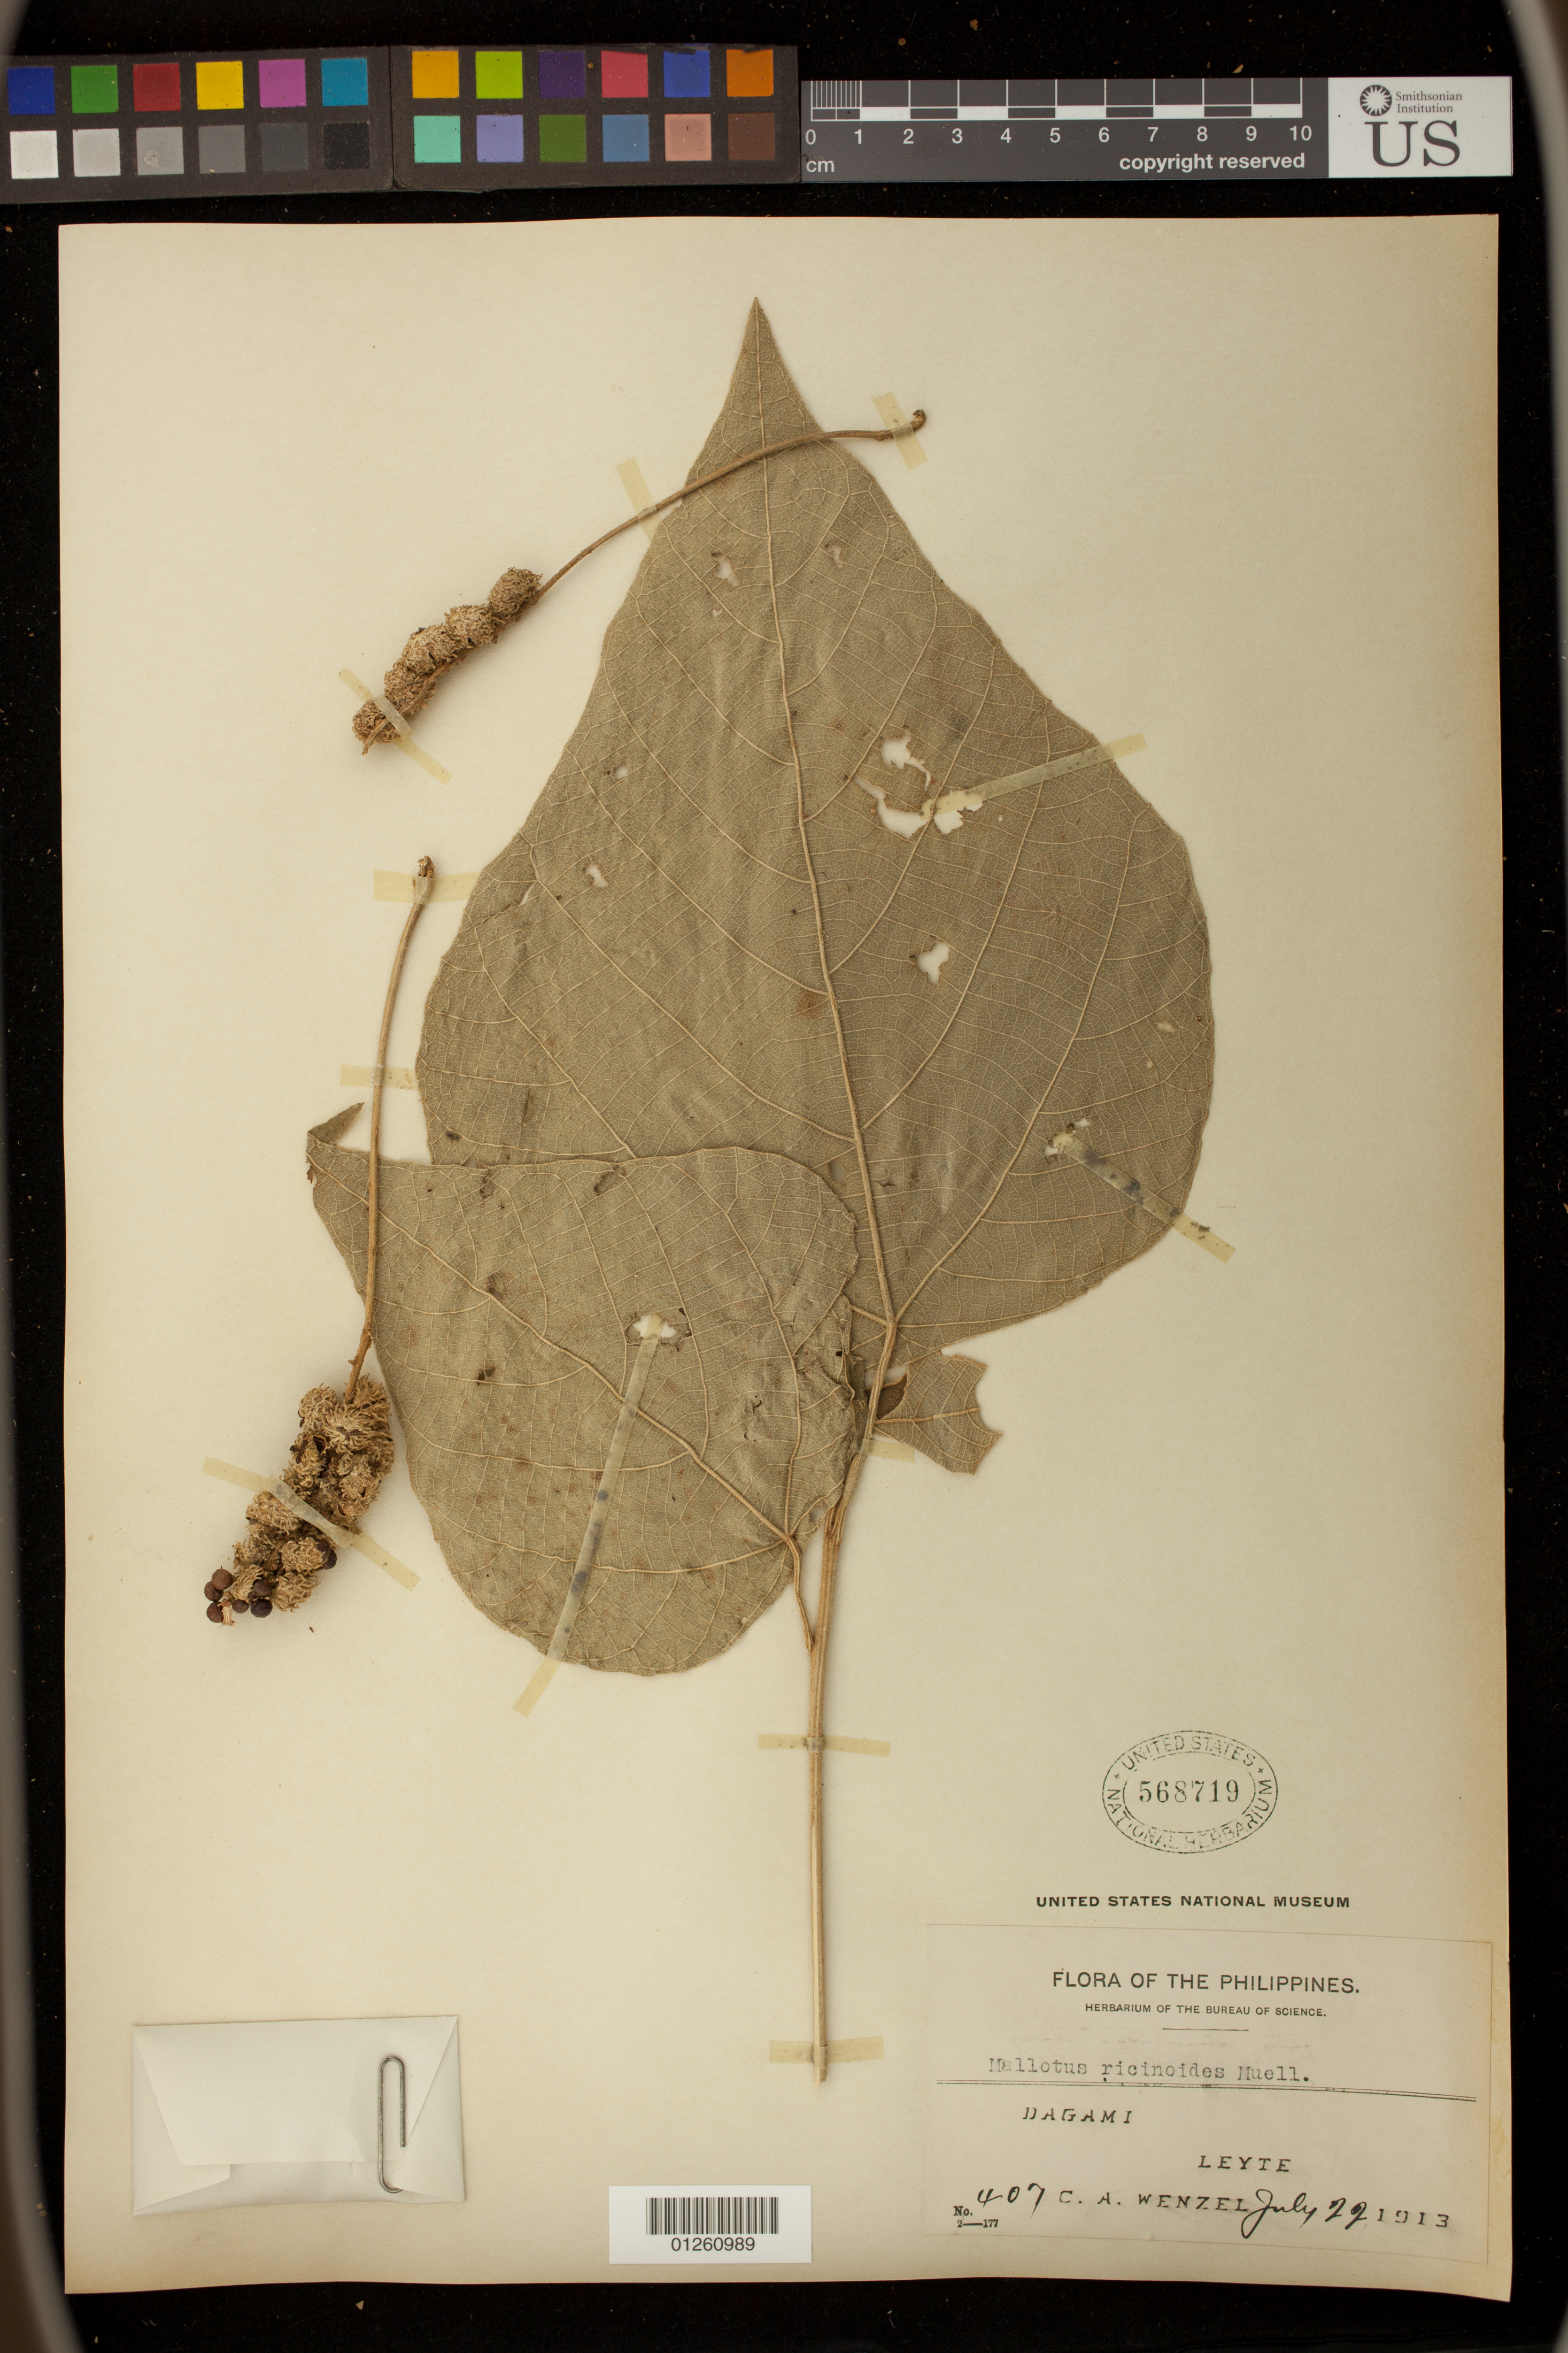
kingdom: Plantae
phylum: Tracheophyta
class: Magnoliopsida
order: Malpighiales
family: Euphorbiaceae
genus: Mallotus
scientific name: Mallotus ricinoides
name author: (Pers.) Müll. Arg.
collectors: C. Wenzel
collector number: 407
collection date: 1913-07-22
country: Philippines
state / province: Eastern Visayas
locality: Dagami, Leyte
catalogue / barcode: US 568719